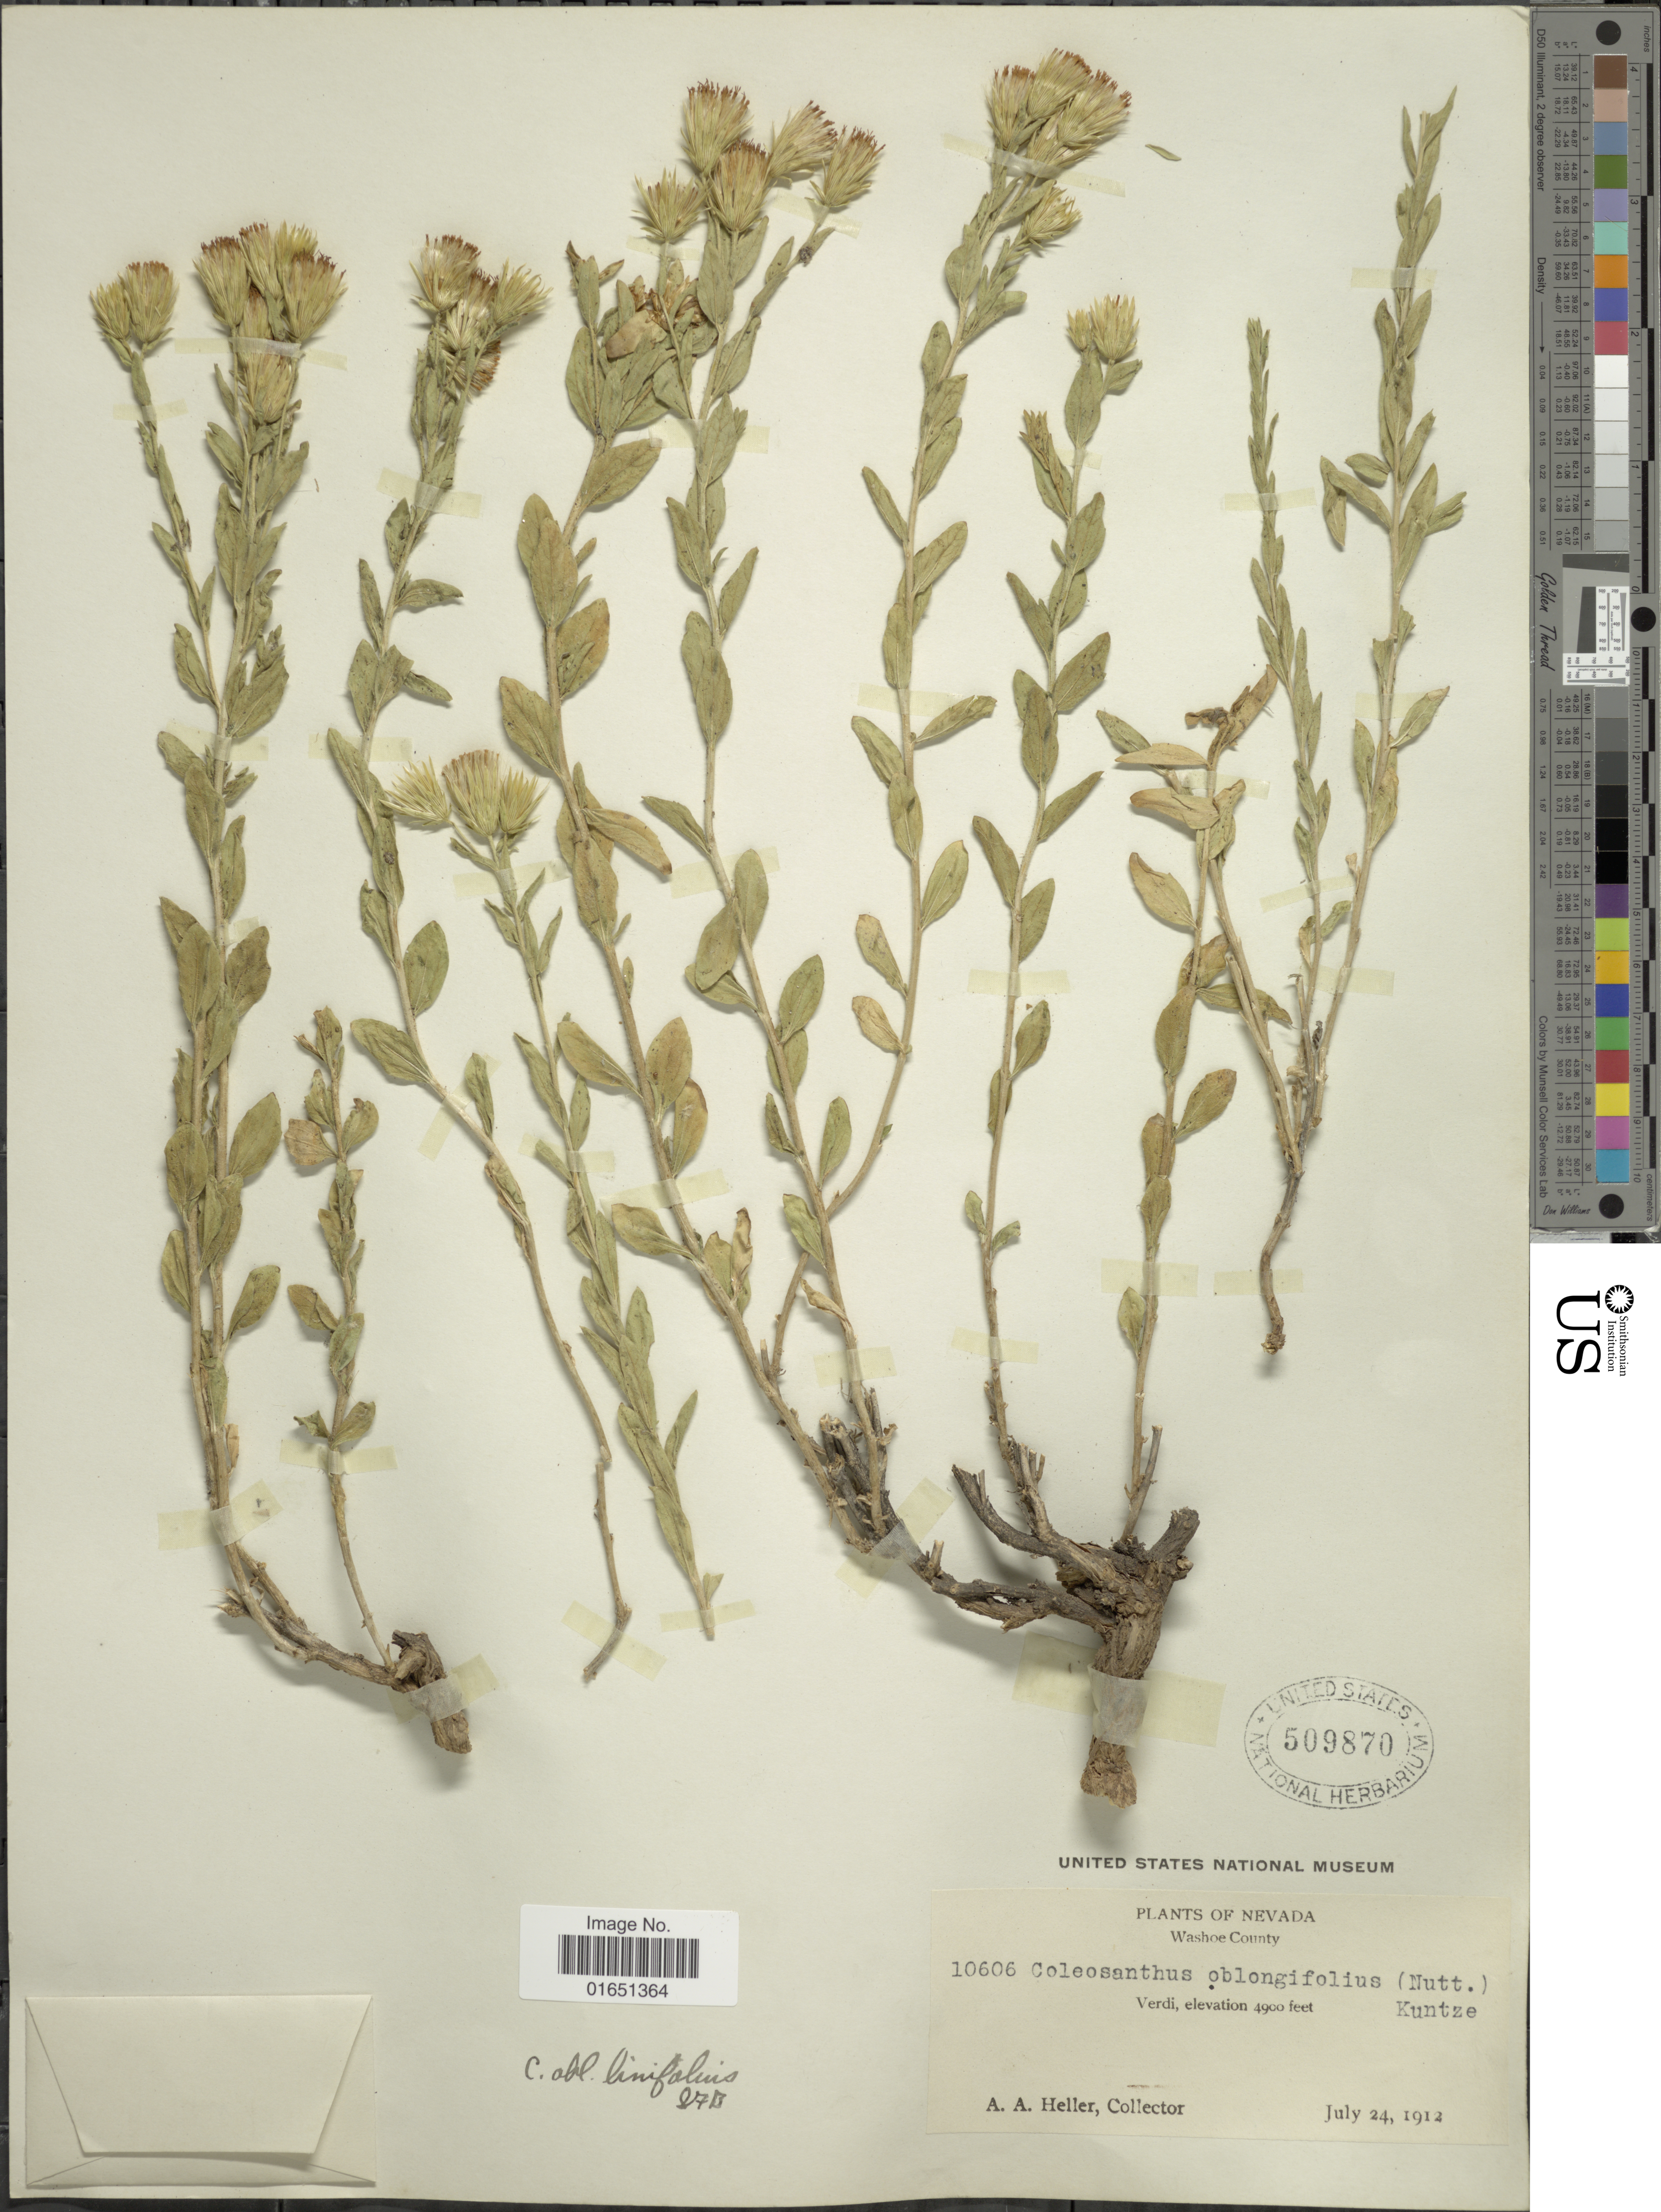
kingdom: Plantae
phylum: Tracheophyta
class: Magnoliopsida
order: Asterales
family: Asteraceae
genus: Brickellia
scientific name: Brickellia oblongifolia var. linifolia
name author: (D.C. Eaton) B.L. Rob.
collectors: A. A. Heller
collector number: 10606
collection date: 1912-07-24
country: United States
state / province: Nevada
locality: Washoe County, Verdu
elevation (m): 1494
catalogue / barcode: US 509870